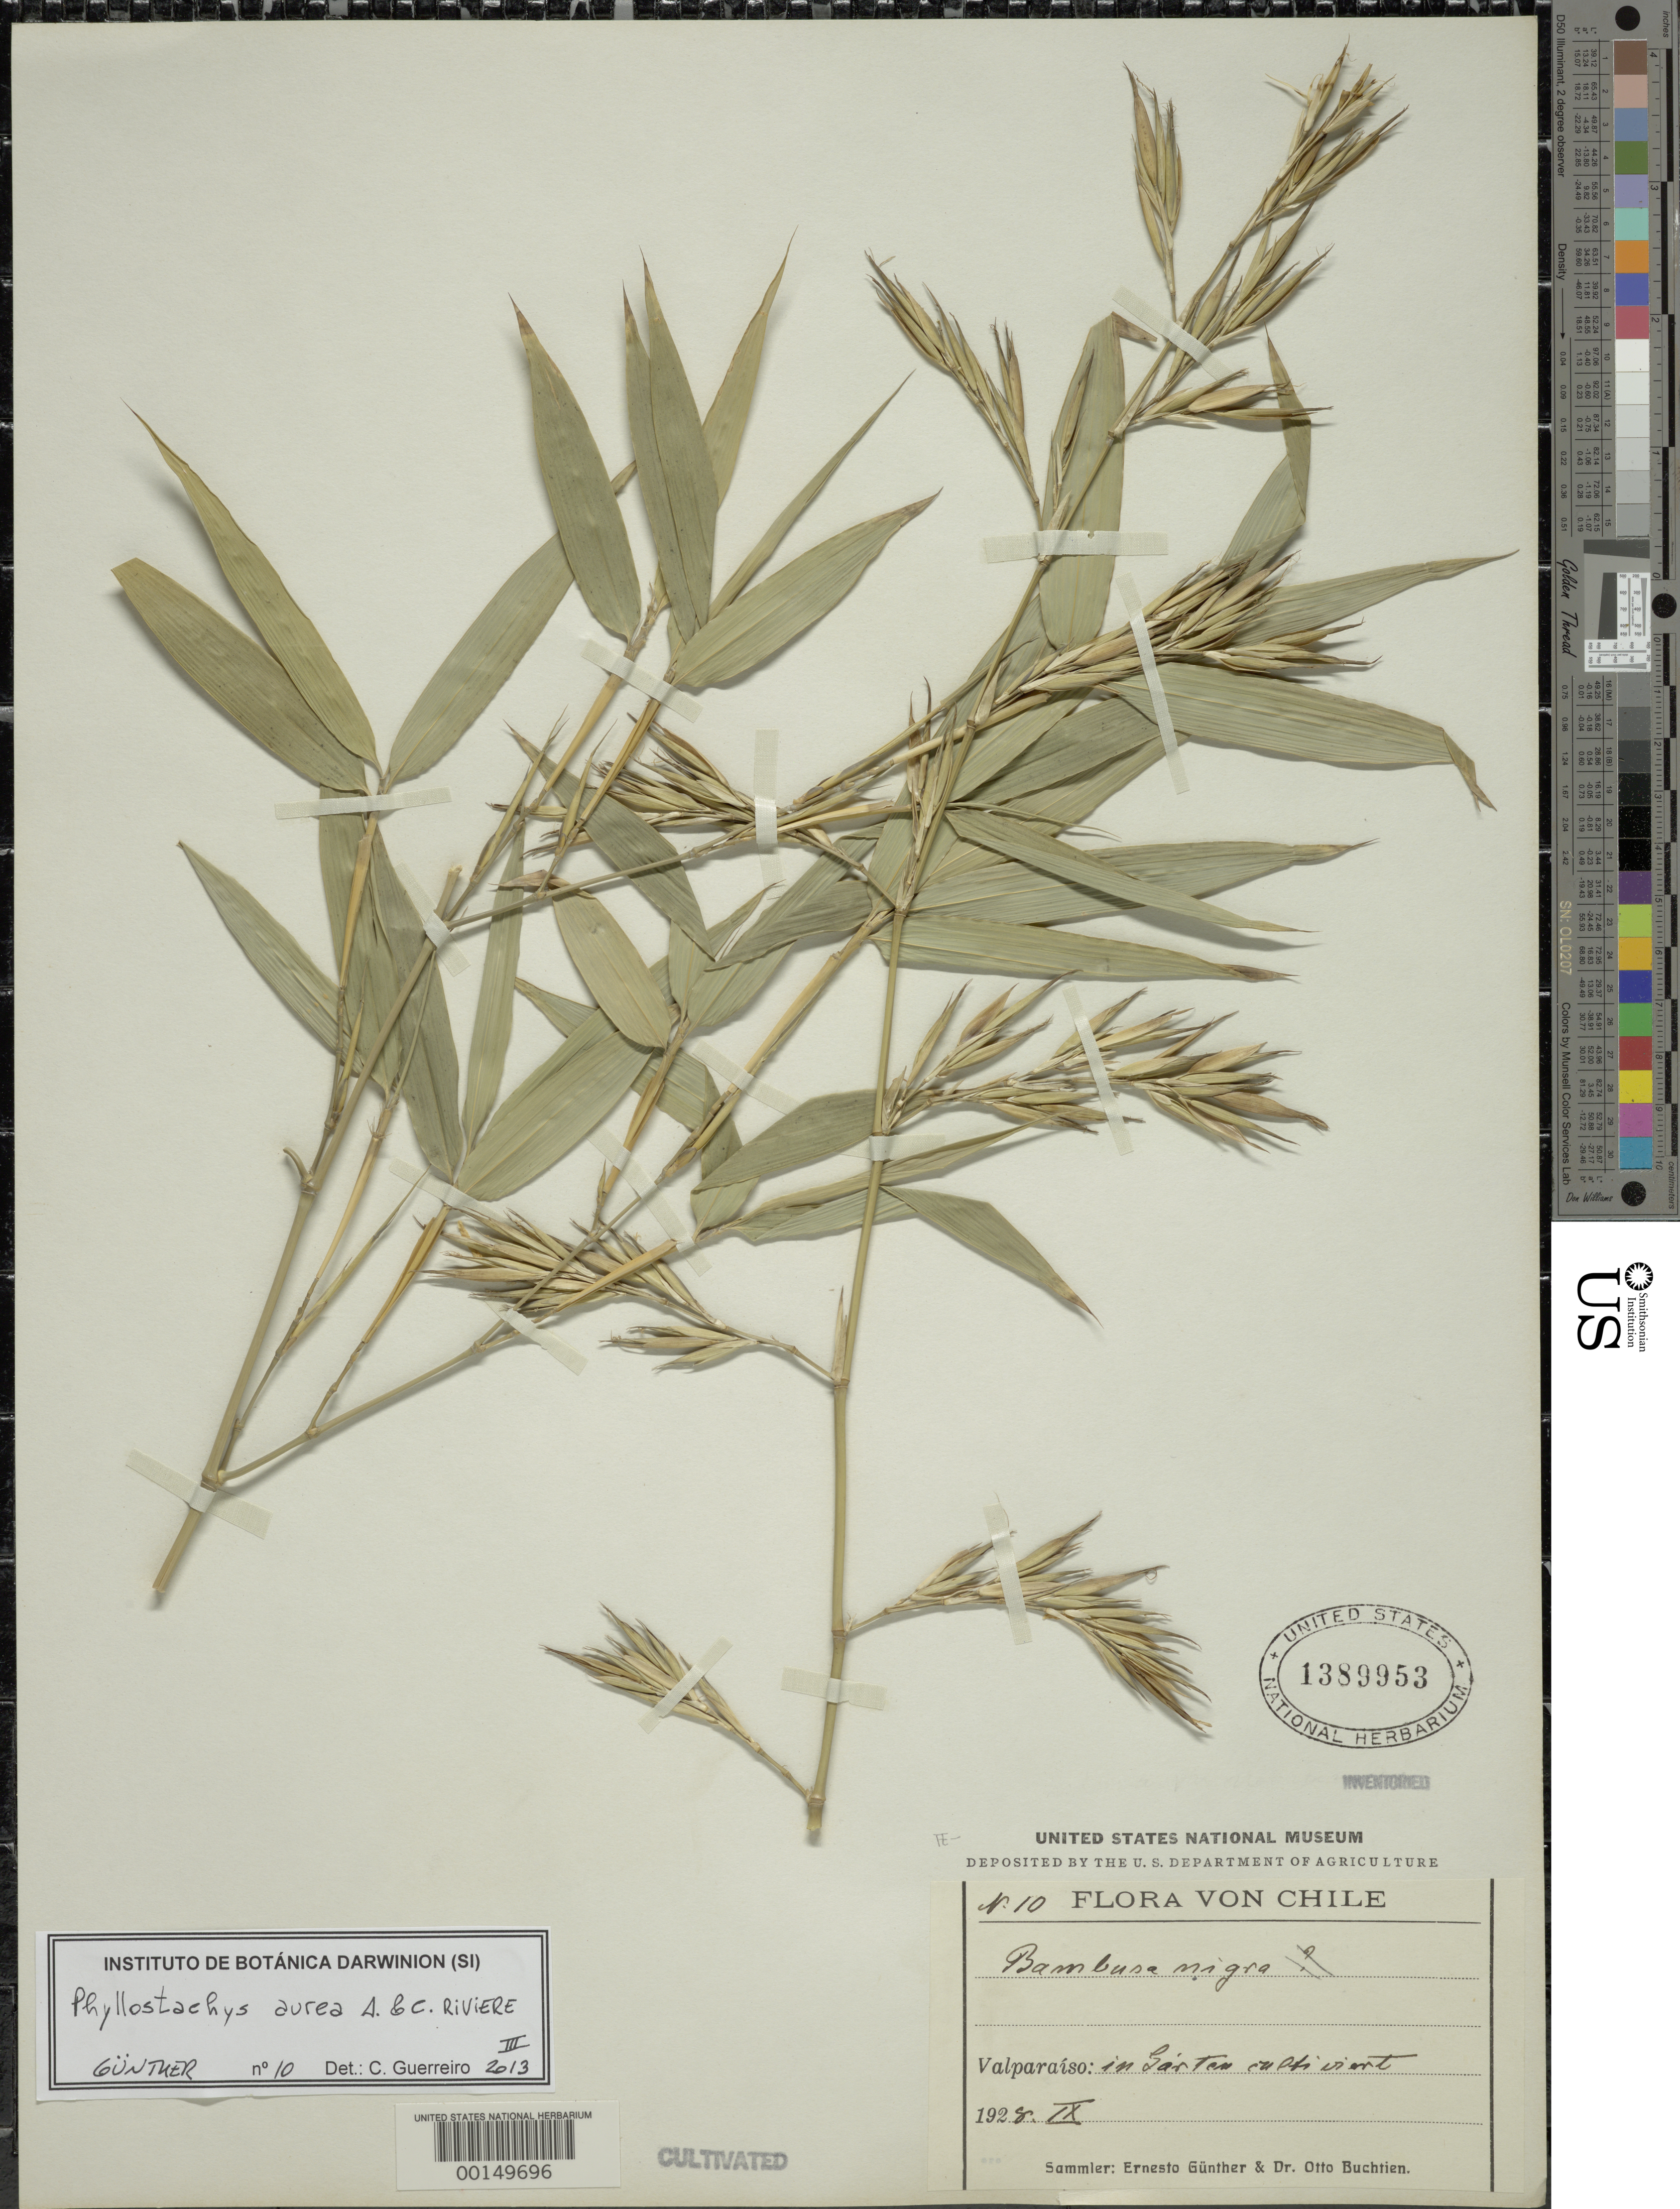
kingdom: Plantae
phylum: Tracheophyta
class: Liliopsida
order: Poales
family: Poaceae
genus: Phyllostachys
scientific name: Phyllostachys aurea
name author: Rivière & C. Rivière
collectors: E. Gunther & O. Buchtien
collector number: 10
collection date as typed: Sep 1928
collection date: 1928-09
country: Chile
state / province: Valparaíso (V)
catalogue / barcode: US 1389953